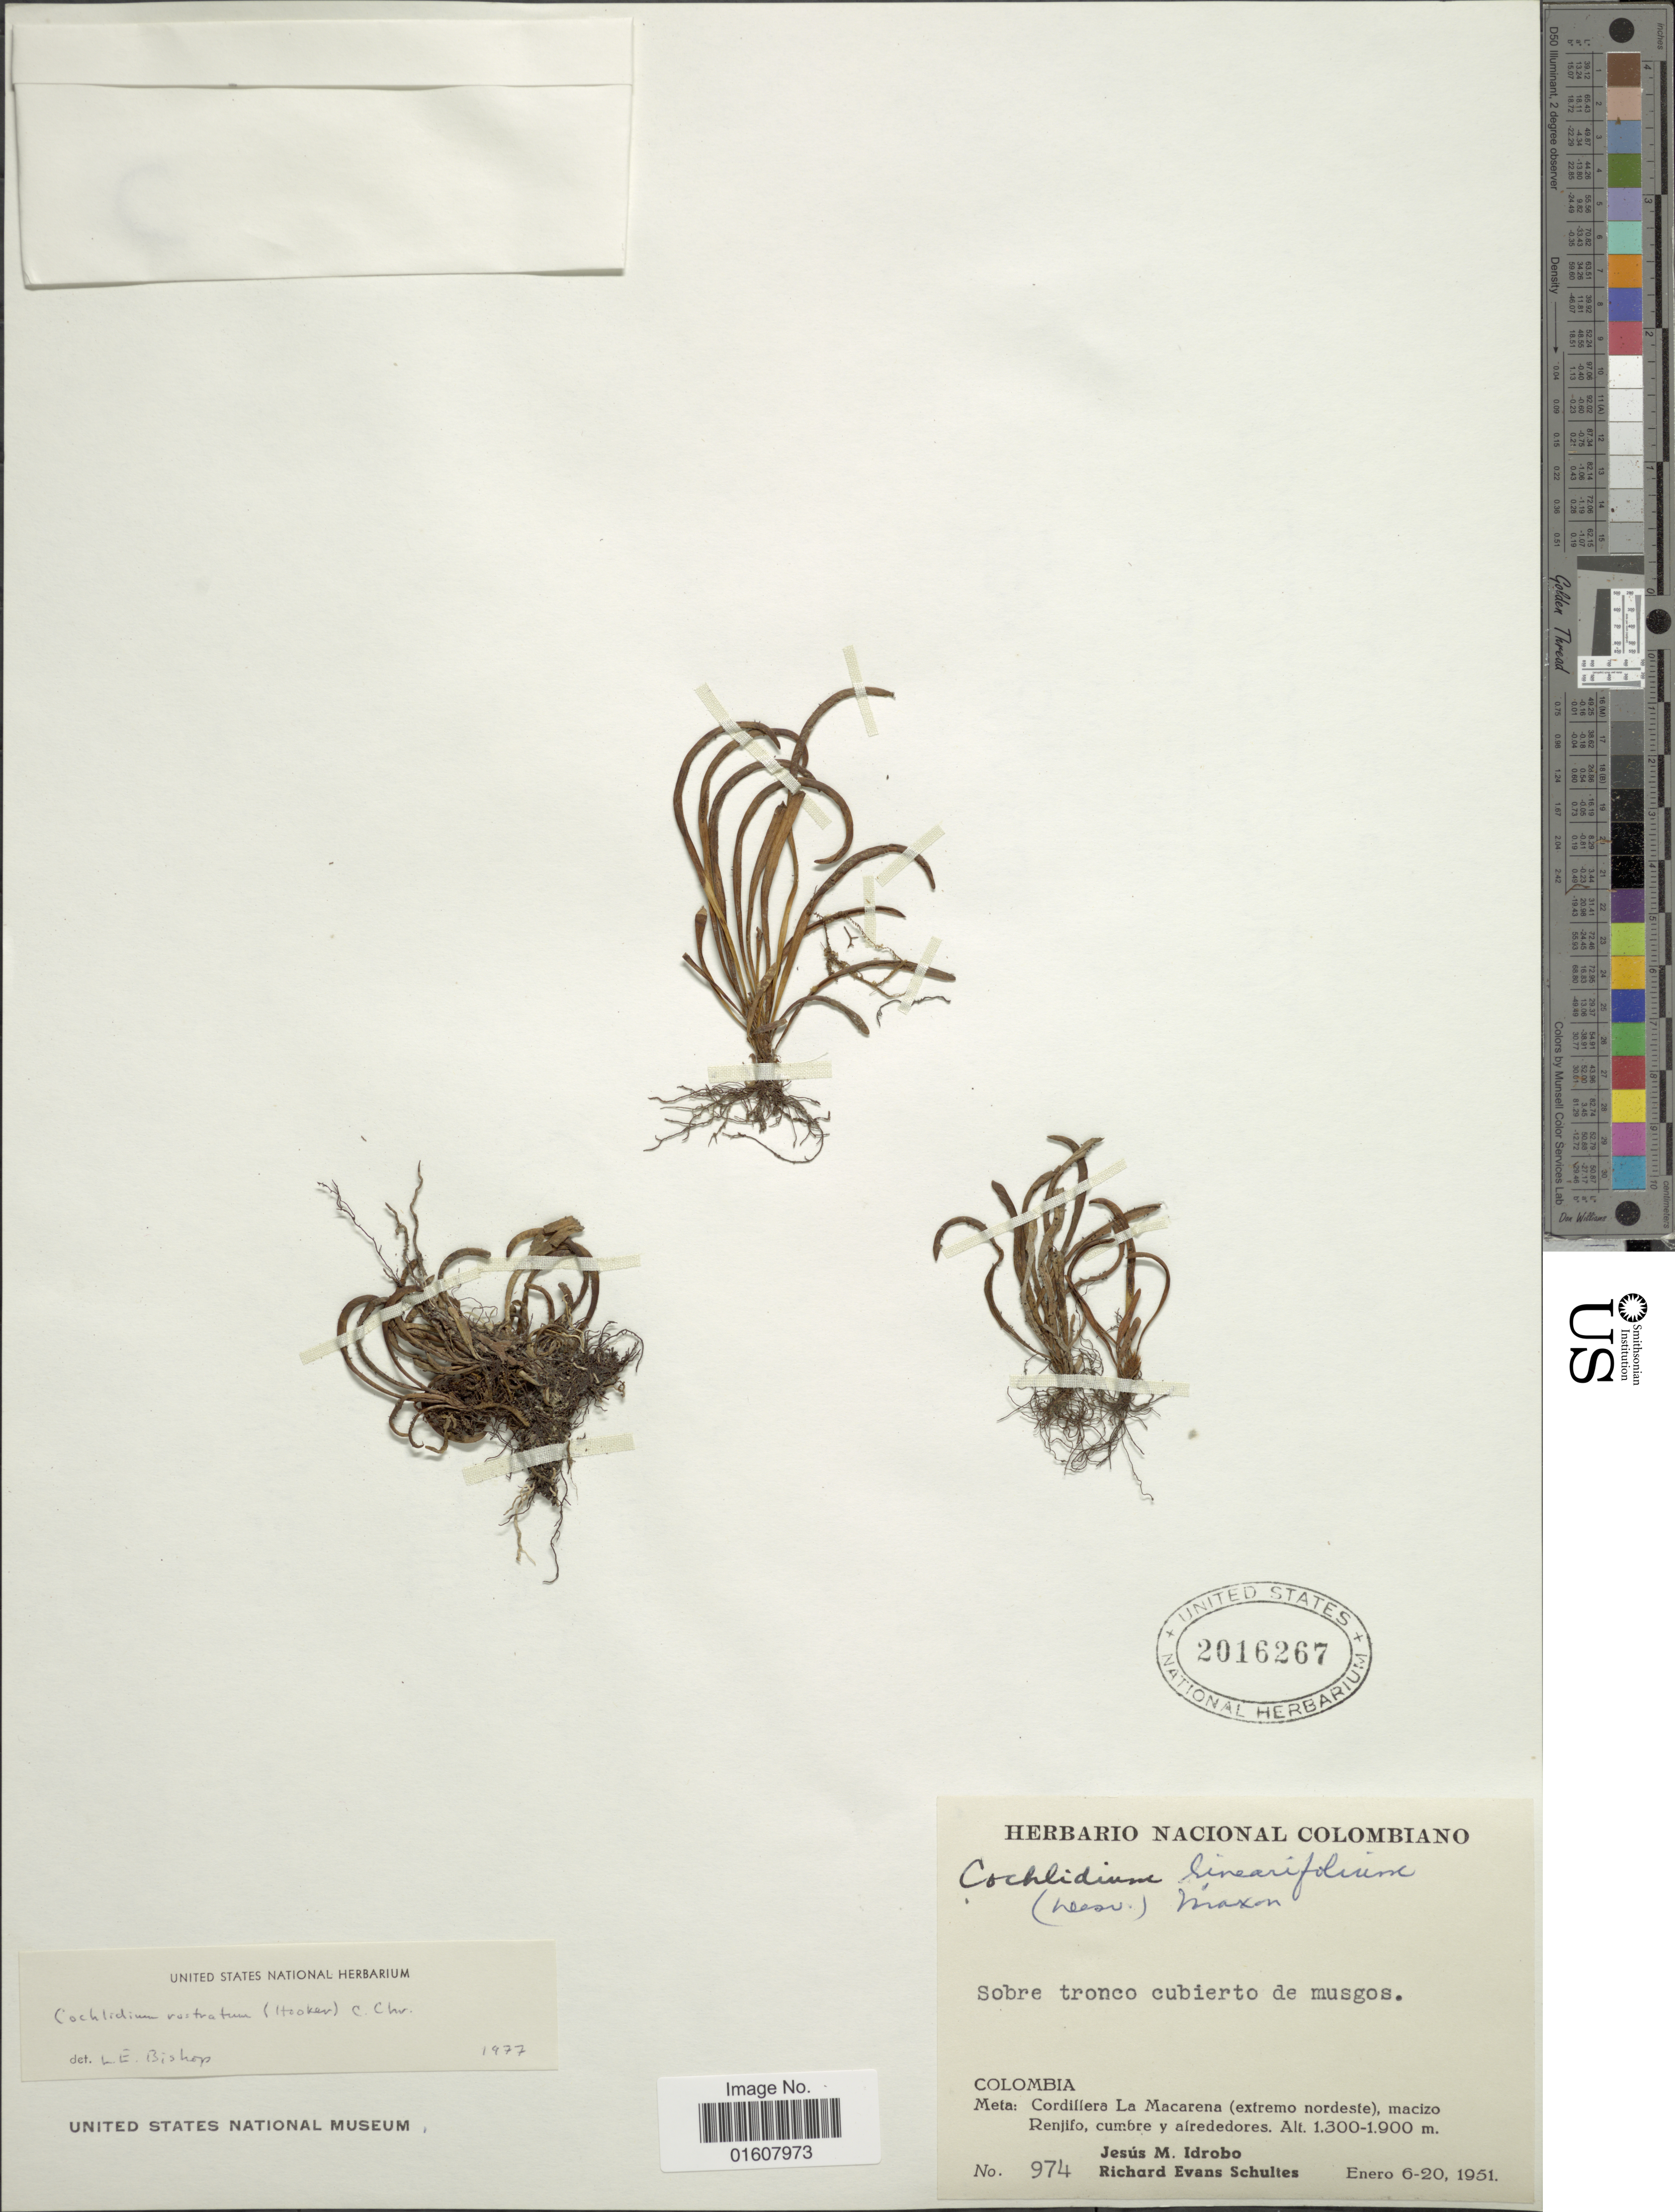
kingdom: Plantae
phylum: Tracheophyta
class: Polypodiopsida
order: Polypodiales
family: Polypodiaceae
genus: Cochlidium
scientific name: Cochlidium rostratum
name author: (Hook.) Maxon ex C. Chr.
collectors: J. M. Idrobo & R. E. Schultes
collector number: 974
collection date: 1951-01-06/1951-01-20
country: Colombia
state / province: Meta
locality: Cordillera La Macarena (extremo nordeste), macizo Renjifo, cumbre y alrededores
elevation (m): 1300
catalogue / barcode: US 2016267